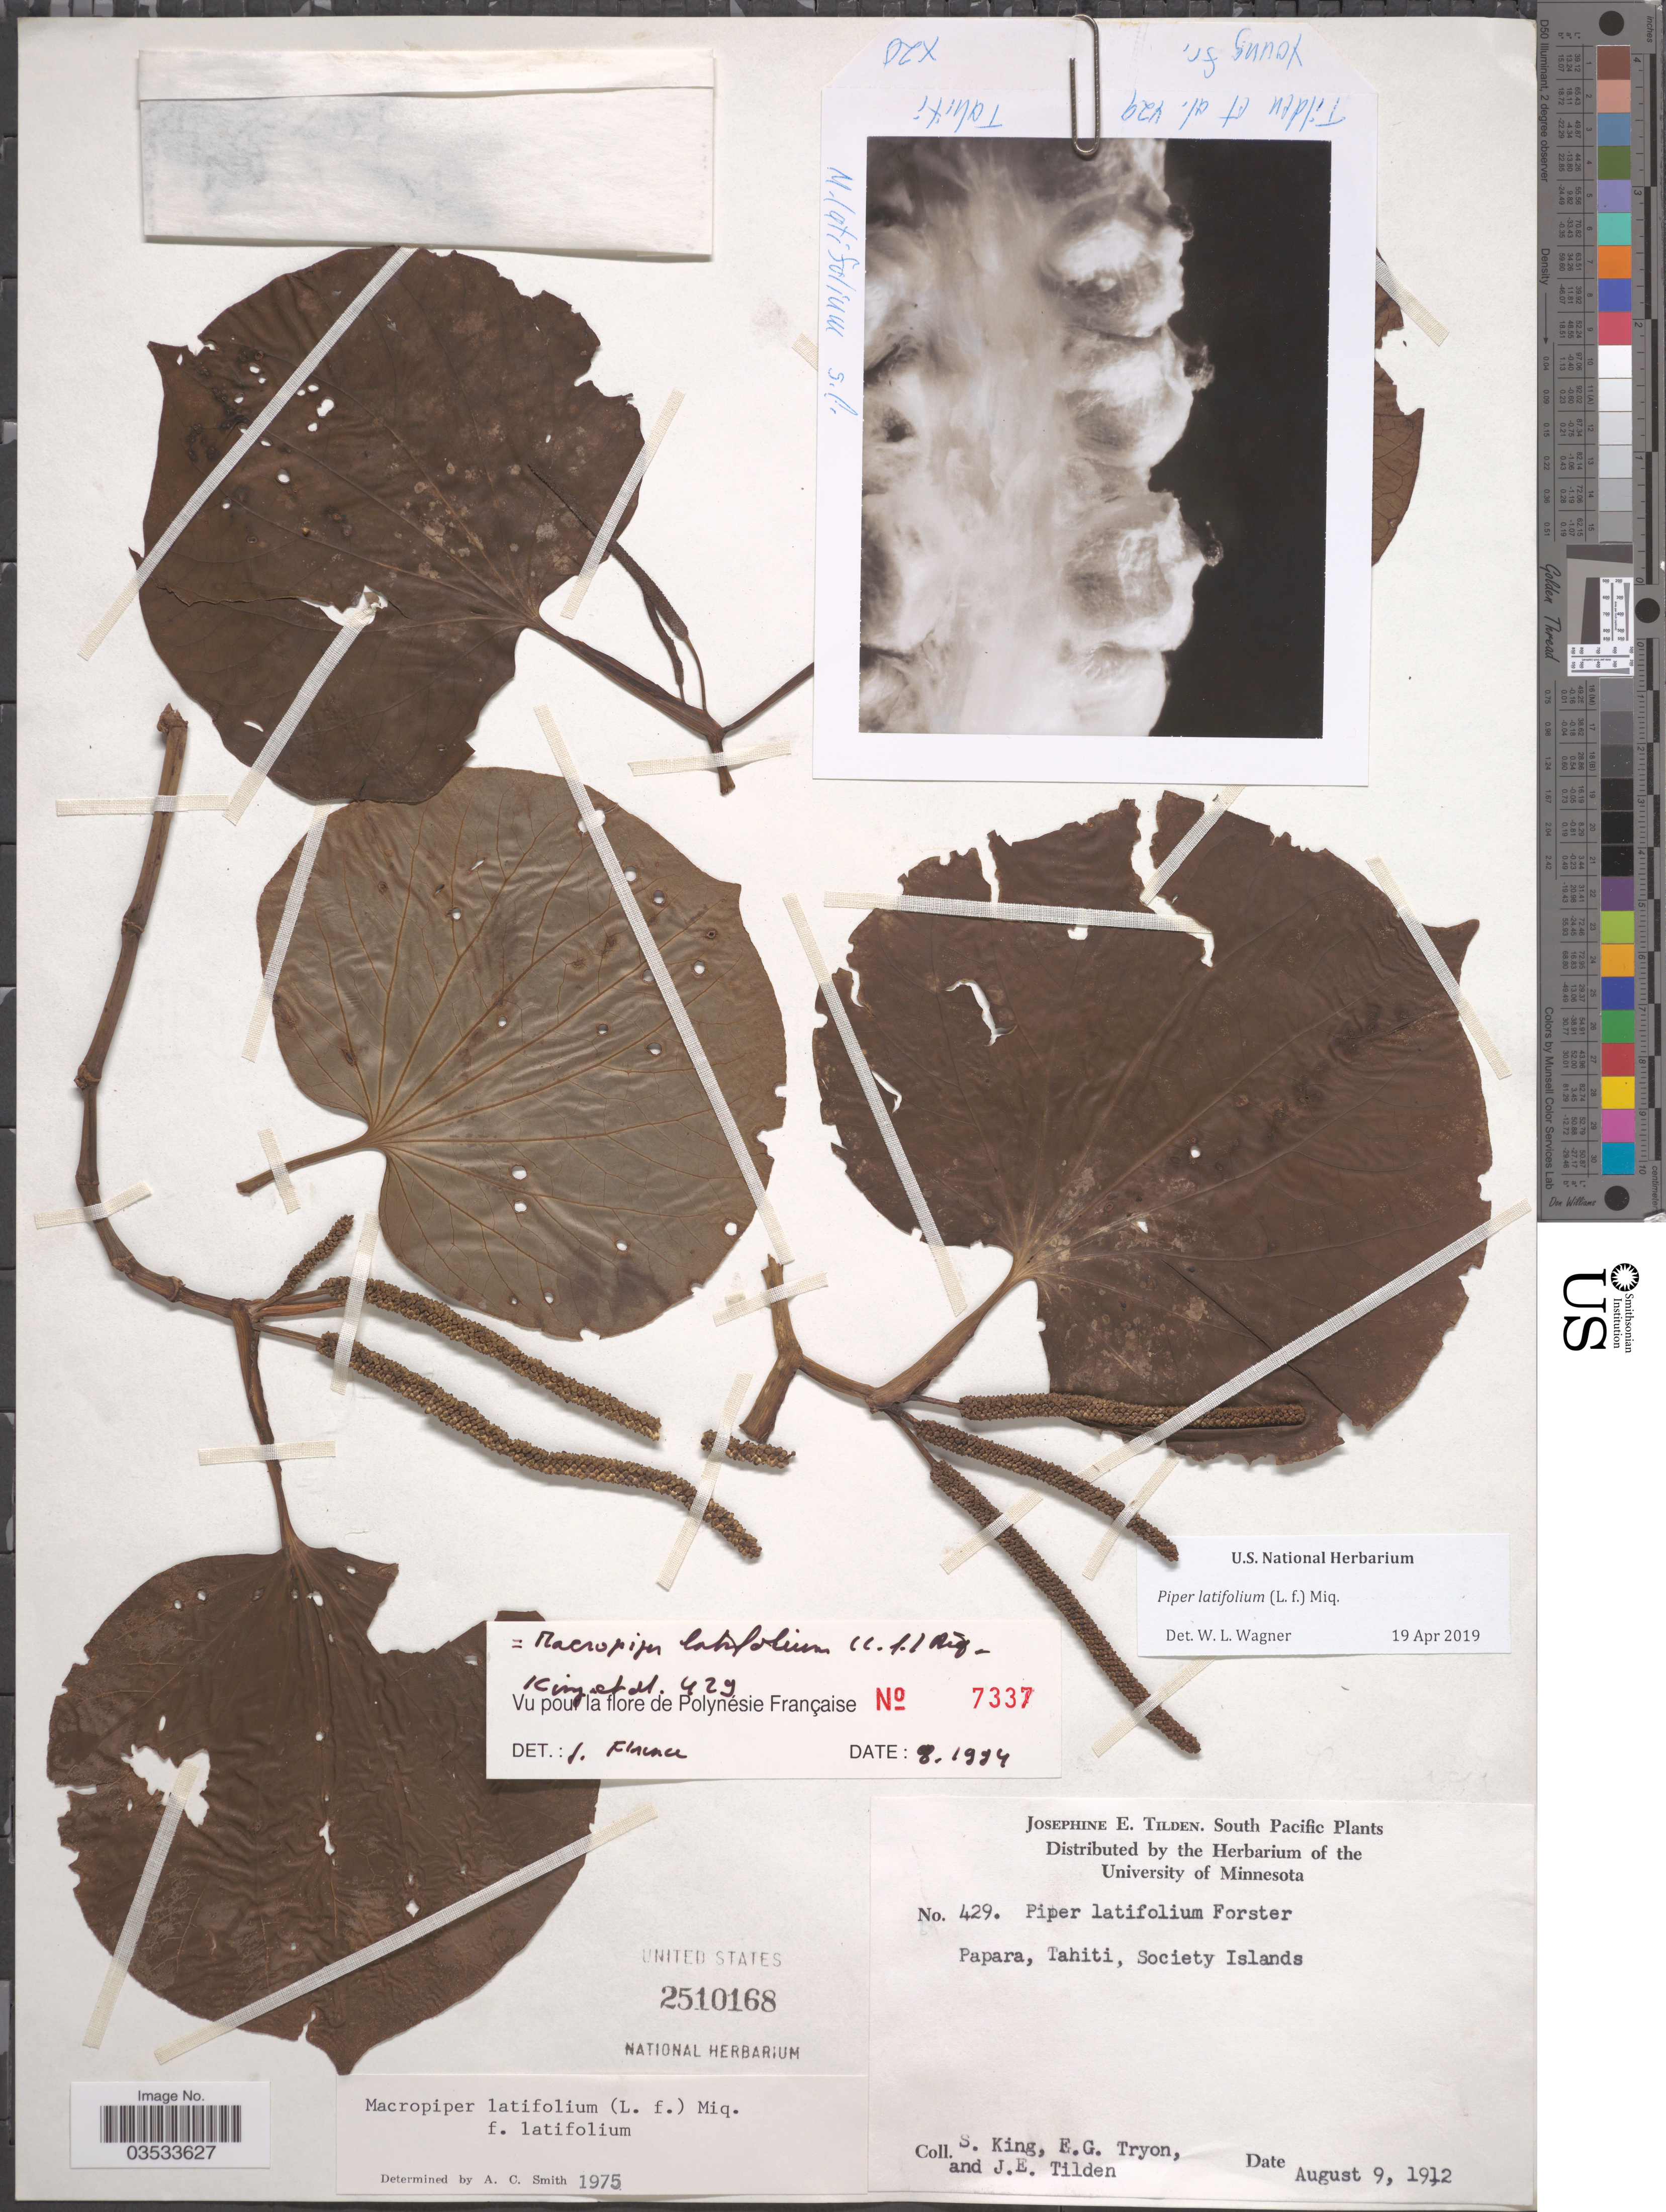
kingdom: Plantae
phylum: Tracheophyta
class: Magnoliopsida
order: Piperales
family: Piperaceae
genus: Piper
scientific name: Piper latifolium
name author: L. f.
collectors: S. King, F. G. Tryon & J. E. Tilden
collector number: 429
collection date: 1912-08-09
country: French Polynesia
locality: South Pacific. Papara, Tahiti, Society Islands.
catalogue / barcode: US 2510168